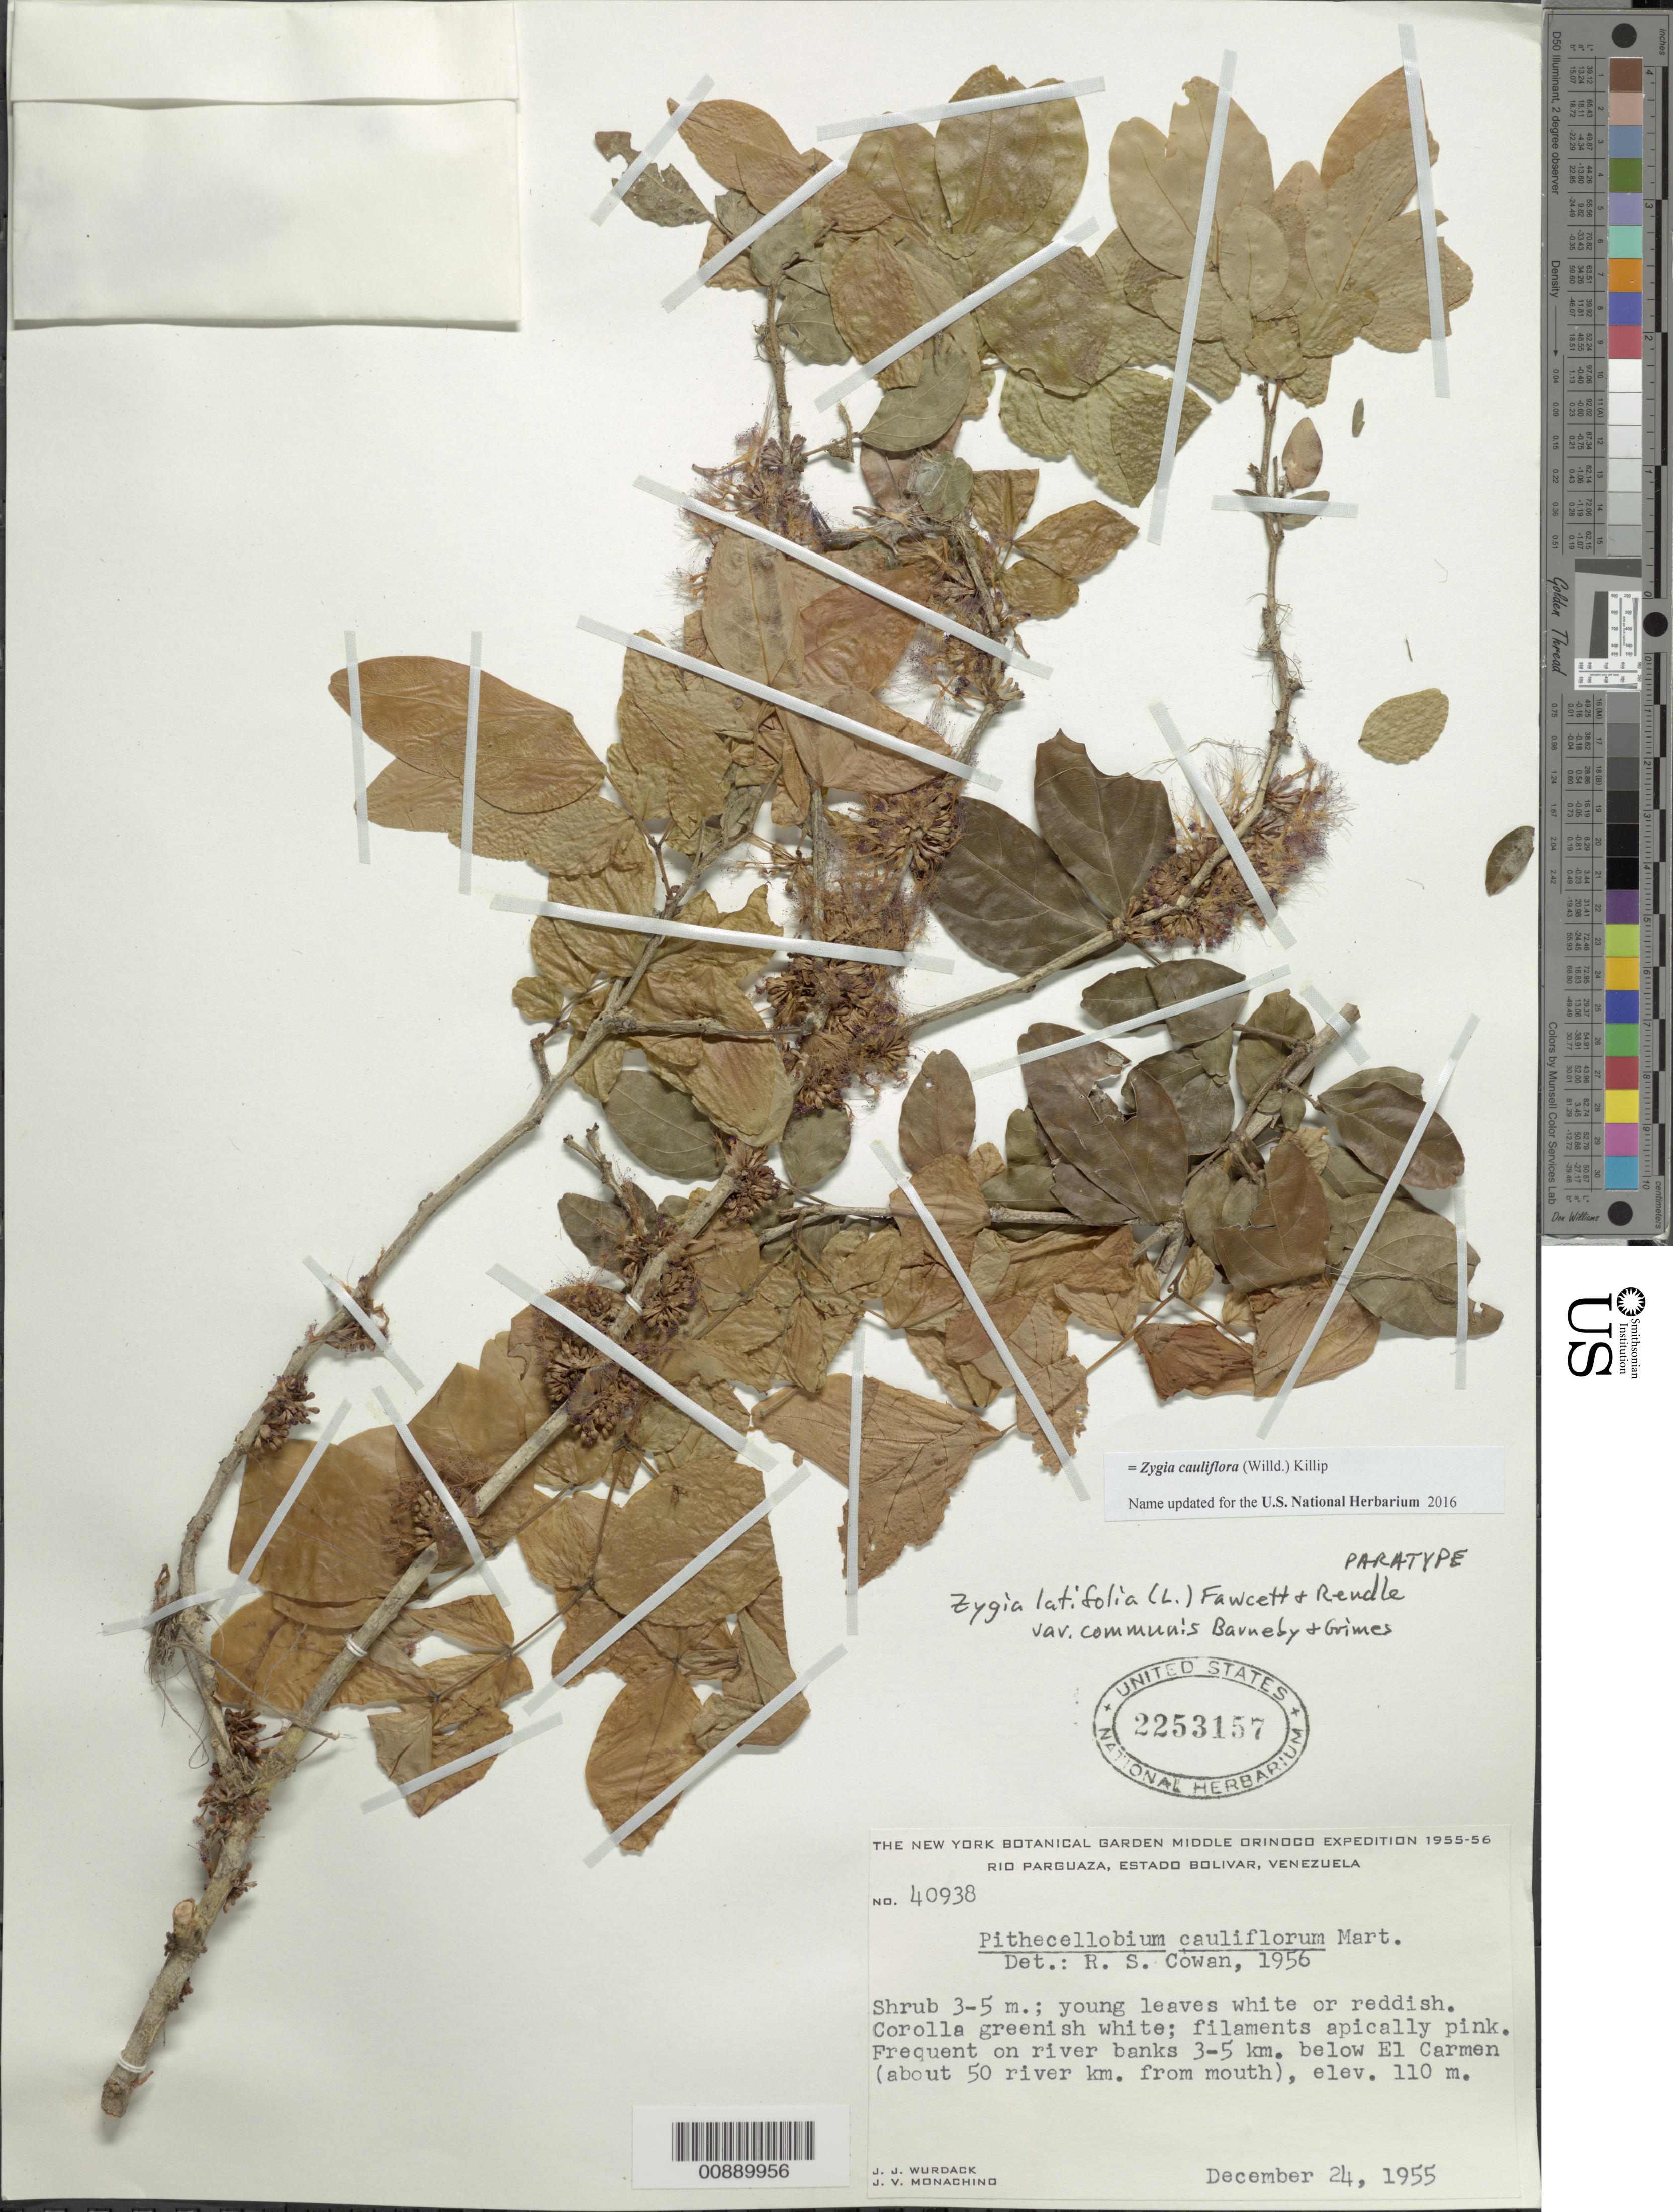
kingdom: Plantae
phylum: Tracheophyta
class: Magnoliopsida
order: Fabales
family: Fabaceae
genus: Zygia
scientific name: Zygia cauliflora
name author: (Willd.) Killip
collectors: J. J. Wurdack & J. V. Monachino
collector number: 40938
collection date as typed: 24-Dec-55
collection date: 1955-12-24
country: Venezuela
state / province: Bolívar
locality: El Carmen, 3-5 km below (50 km above mouth); Río Parguaza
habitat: Banks of river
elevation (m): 110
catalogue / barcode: US 2253157